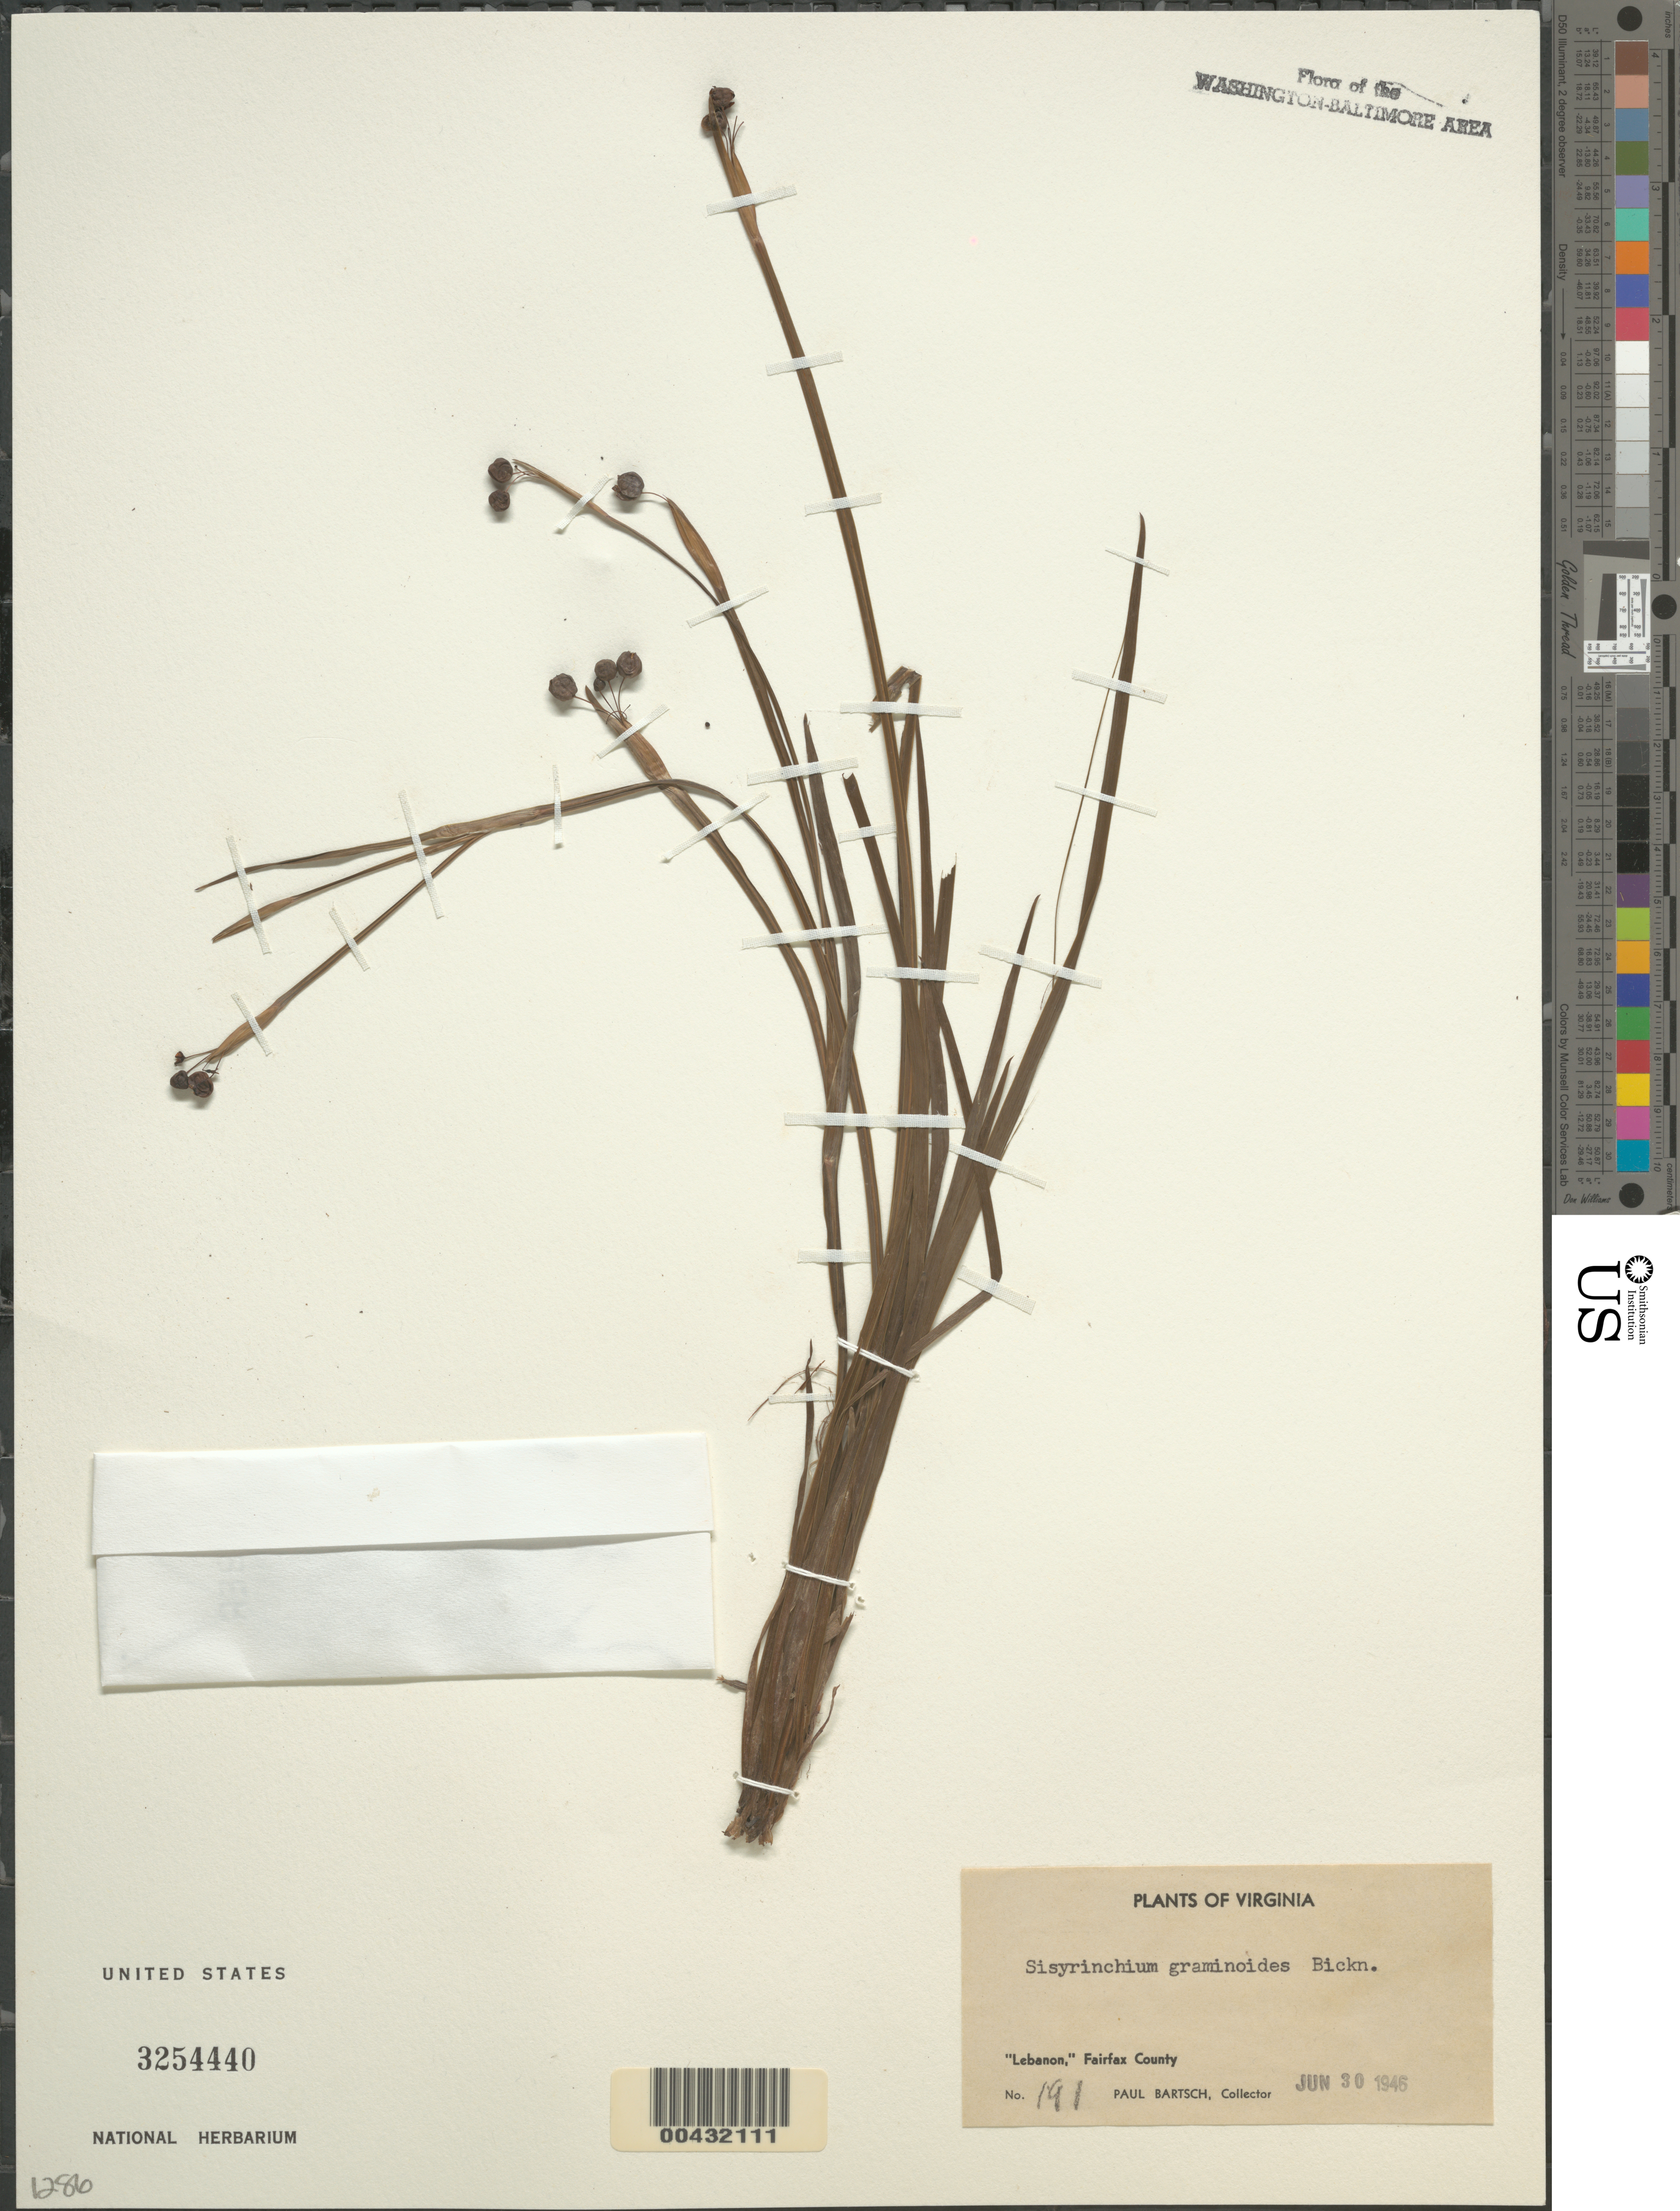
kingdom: Plantae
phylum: Tracheophyta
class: Liliopsida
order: Asparagales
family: Iridaceae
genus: Sisyrinchium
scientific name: Sisyrinchium graminoides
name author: E.P. Bicknell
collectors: P. Bartsch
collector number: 191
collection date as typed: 30 Jun 1946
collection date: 1946-06-30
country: United States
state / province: Virginia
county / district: Fairfax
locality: Lebanon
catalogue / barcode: US 3254440